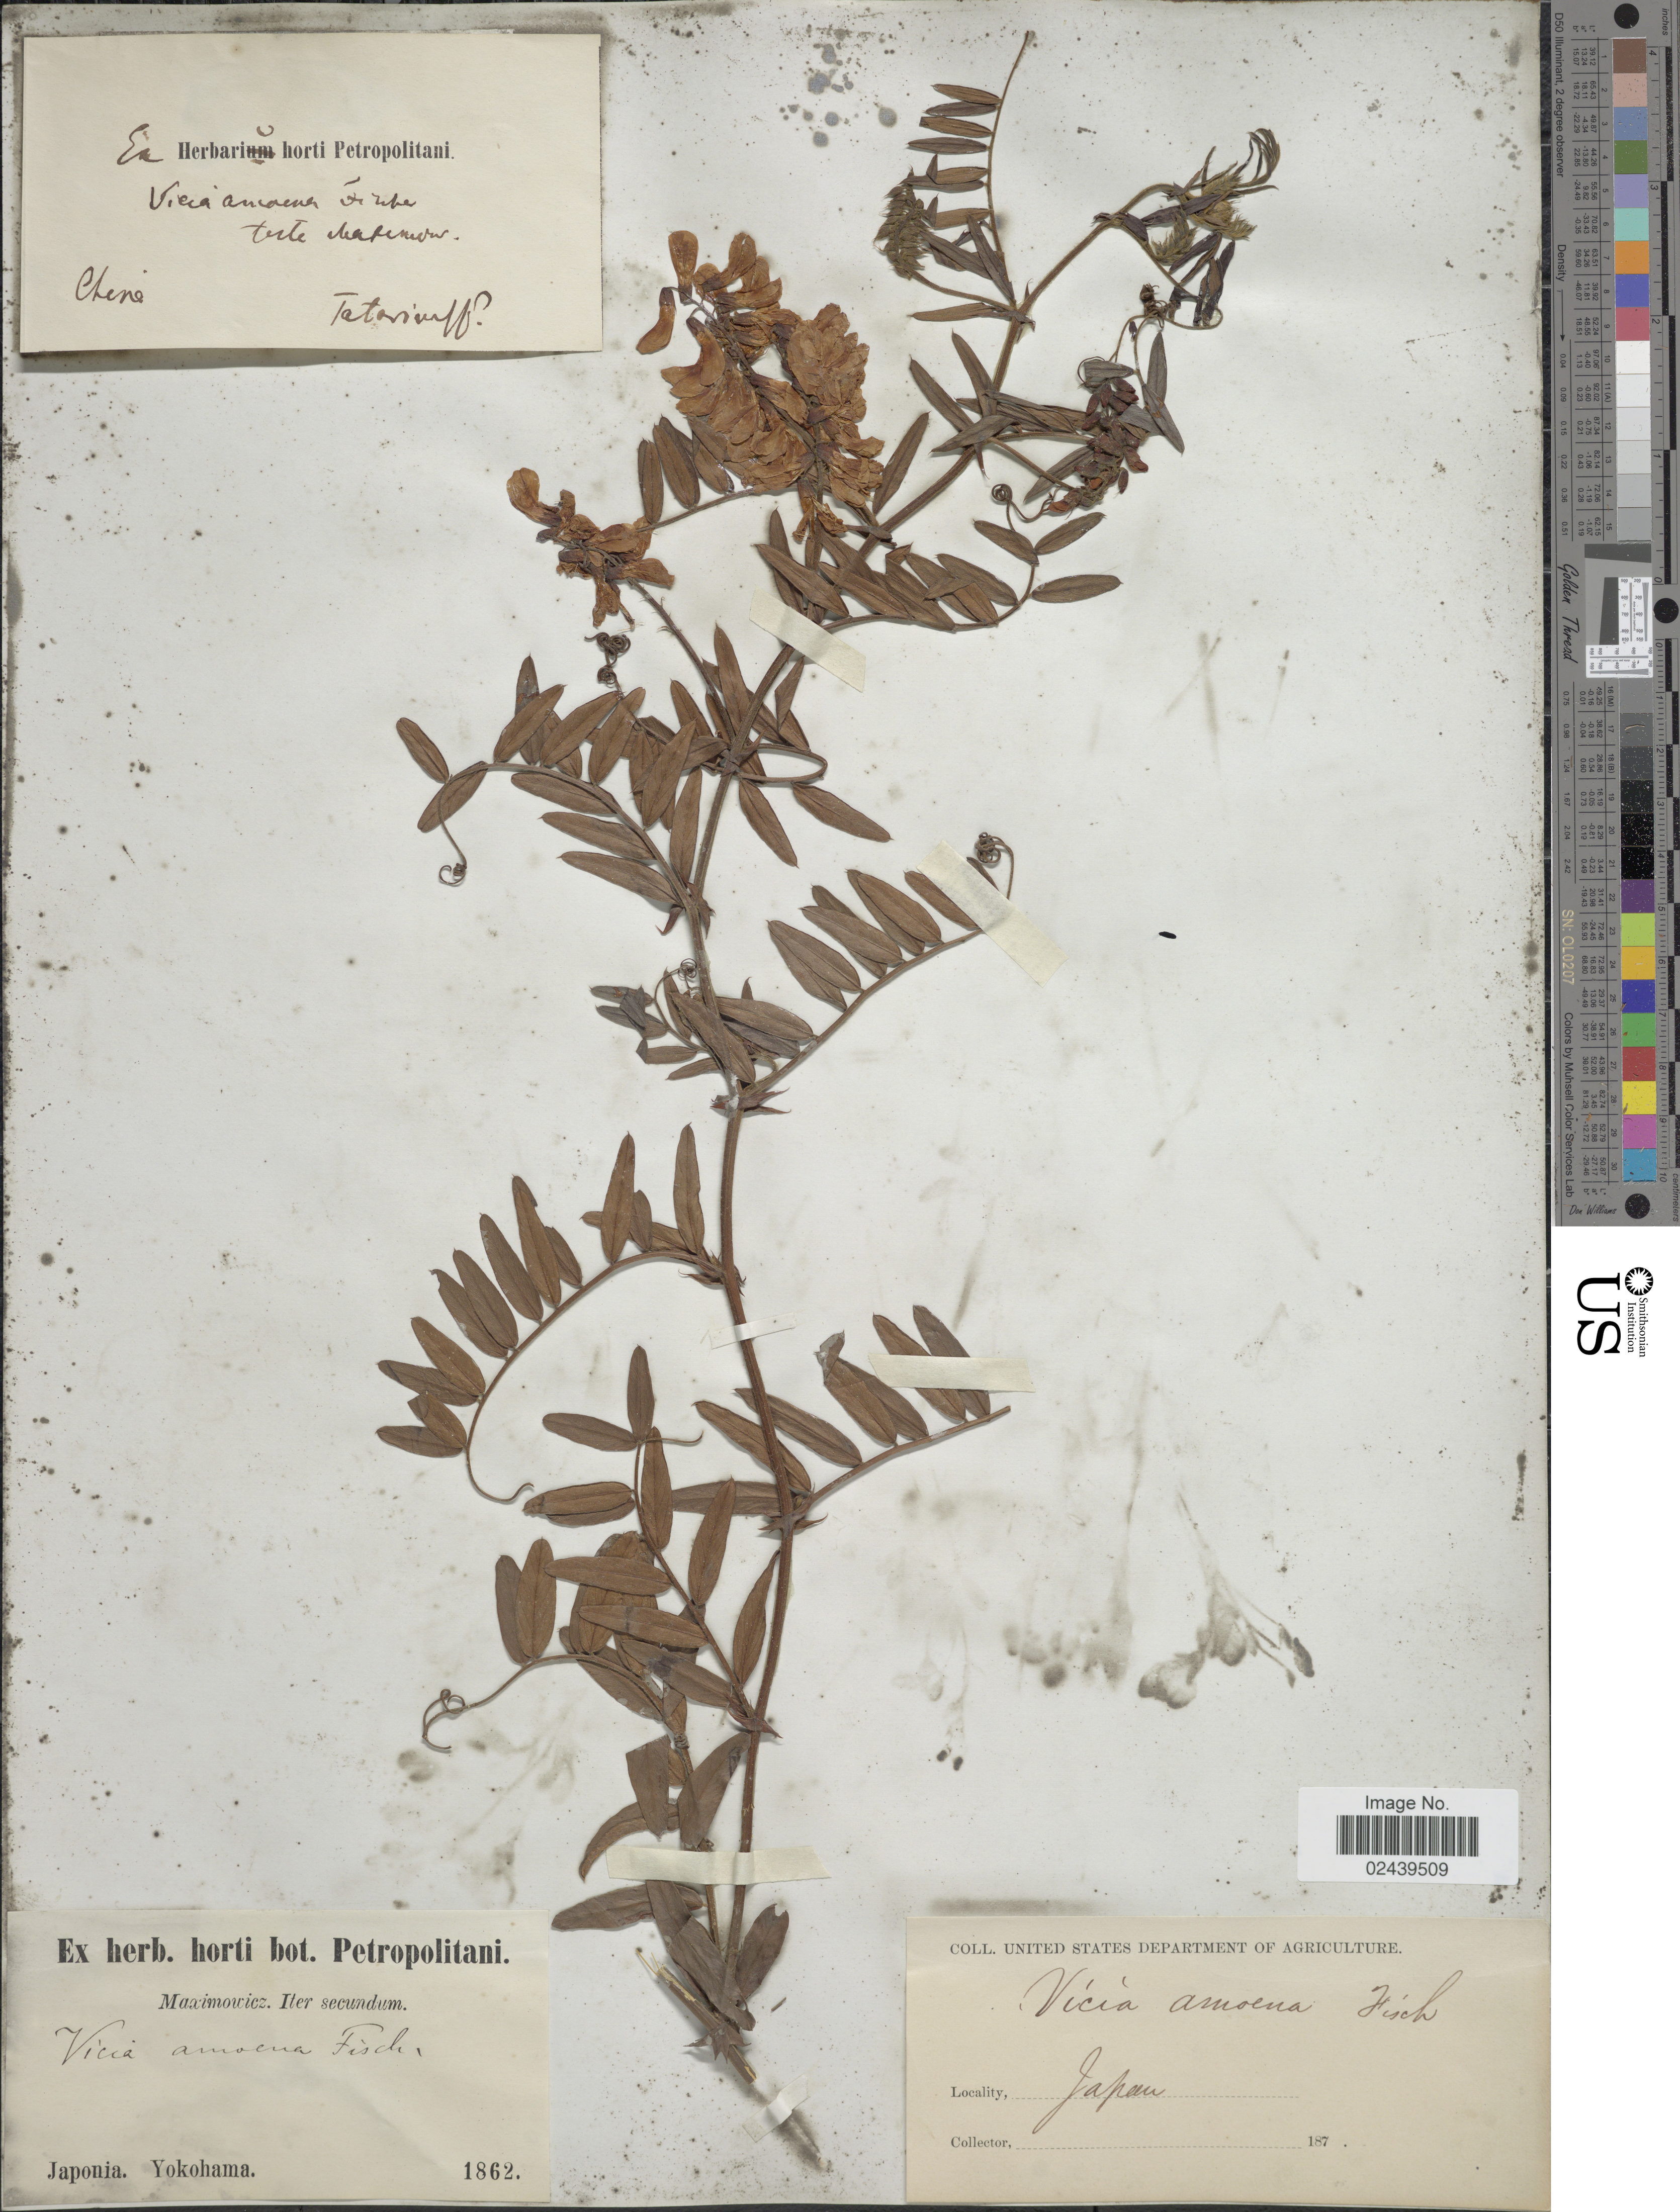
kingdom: Plantae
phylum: Tracheophyta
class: Magnoliopsida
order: Fabales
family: Fabaceae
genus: Vicia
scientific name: Vicia amoena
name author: Fisch. ex Ser.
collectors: ex Herb. Horti Bot. Petropolitani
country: China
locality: Chine, Tatorief [interpreted]